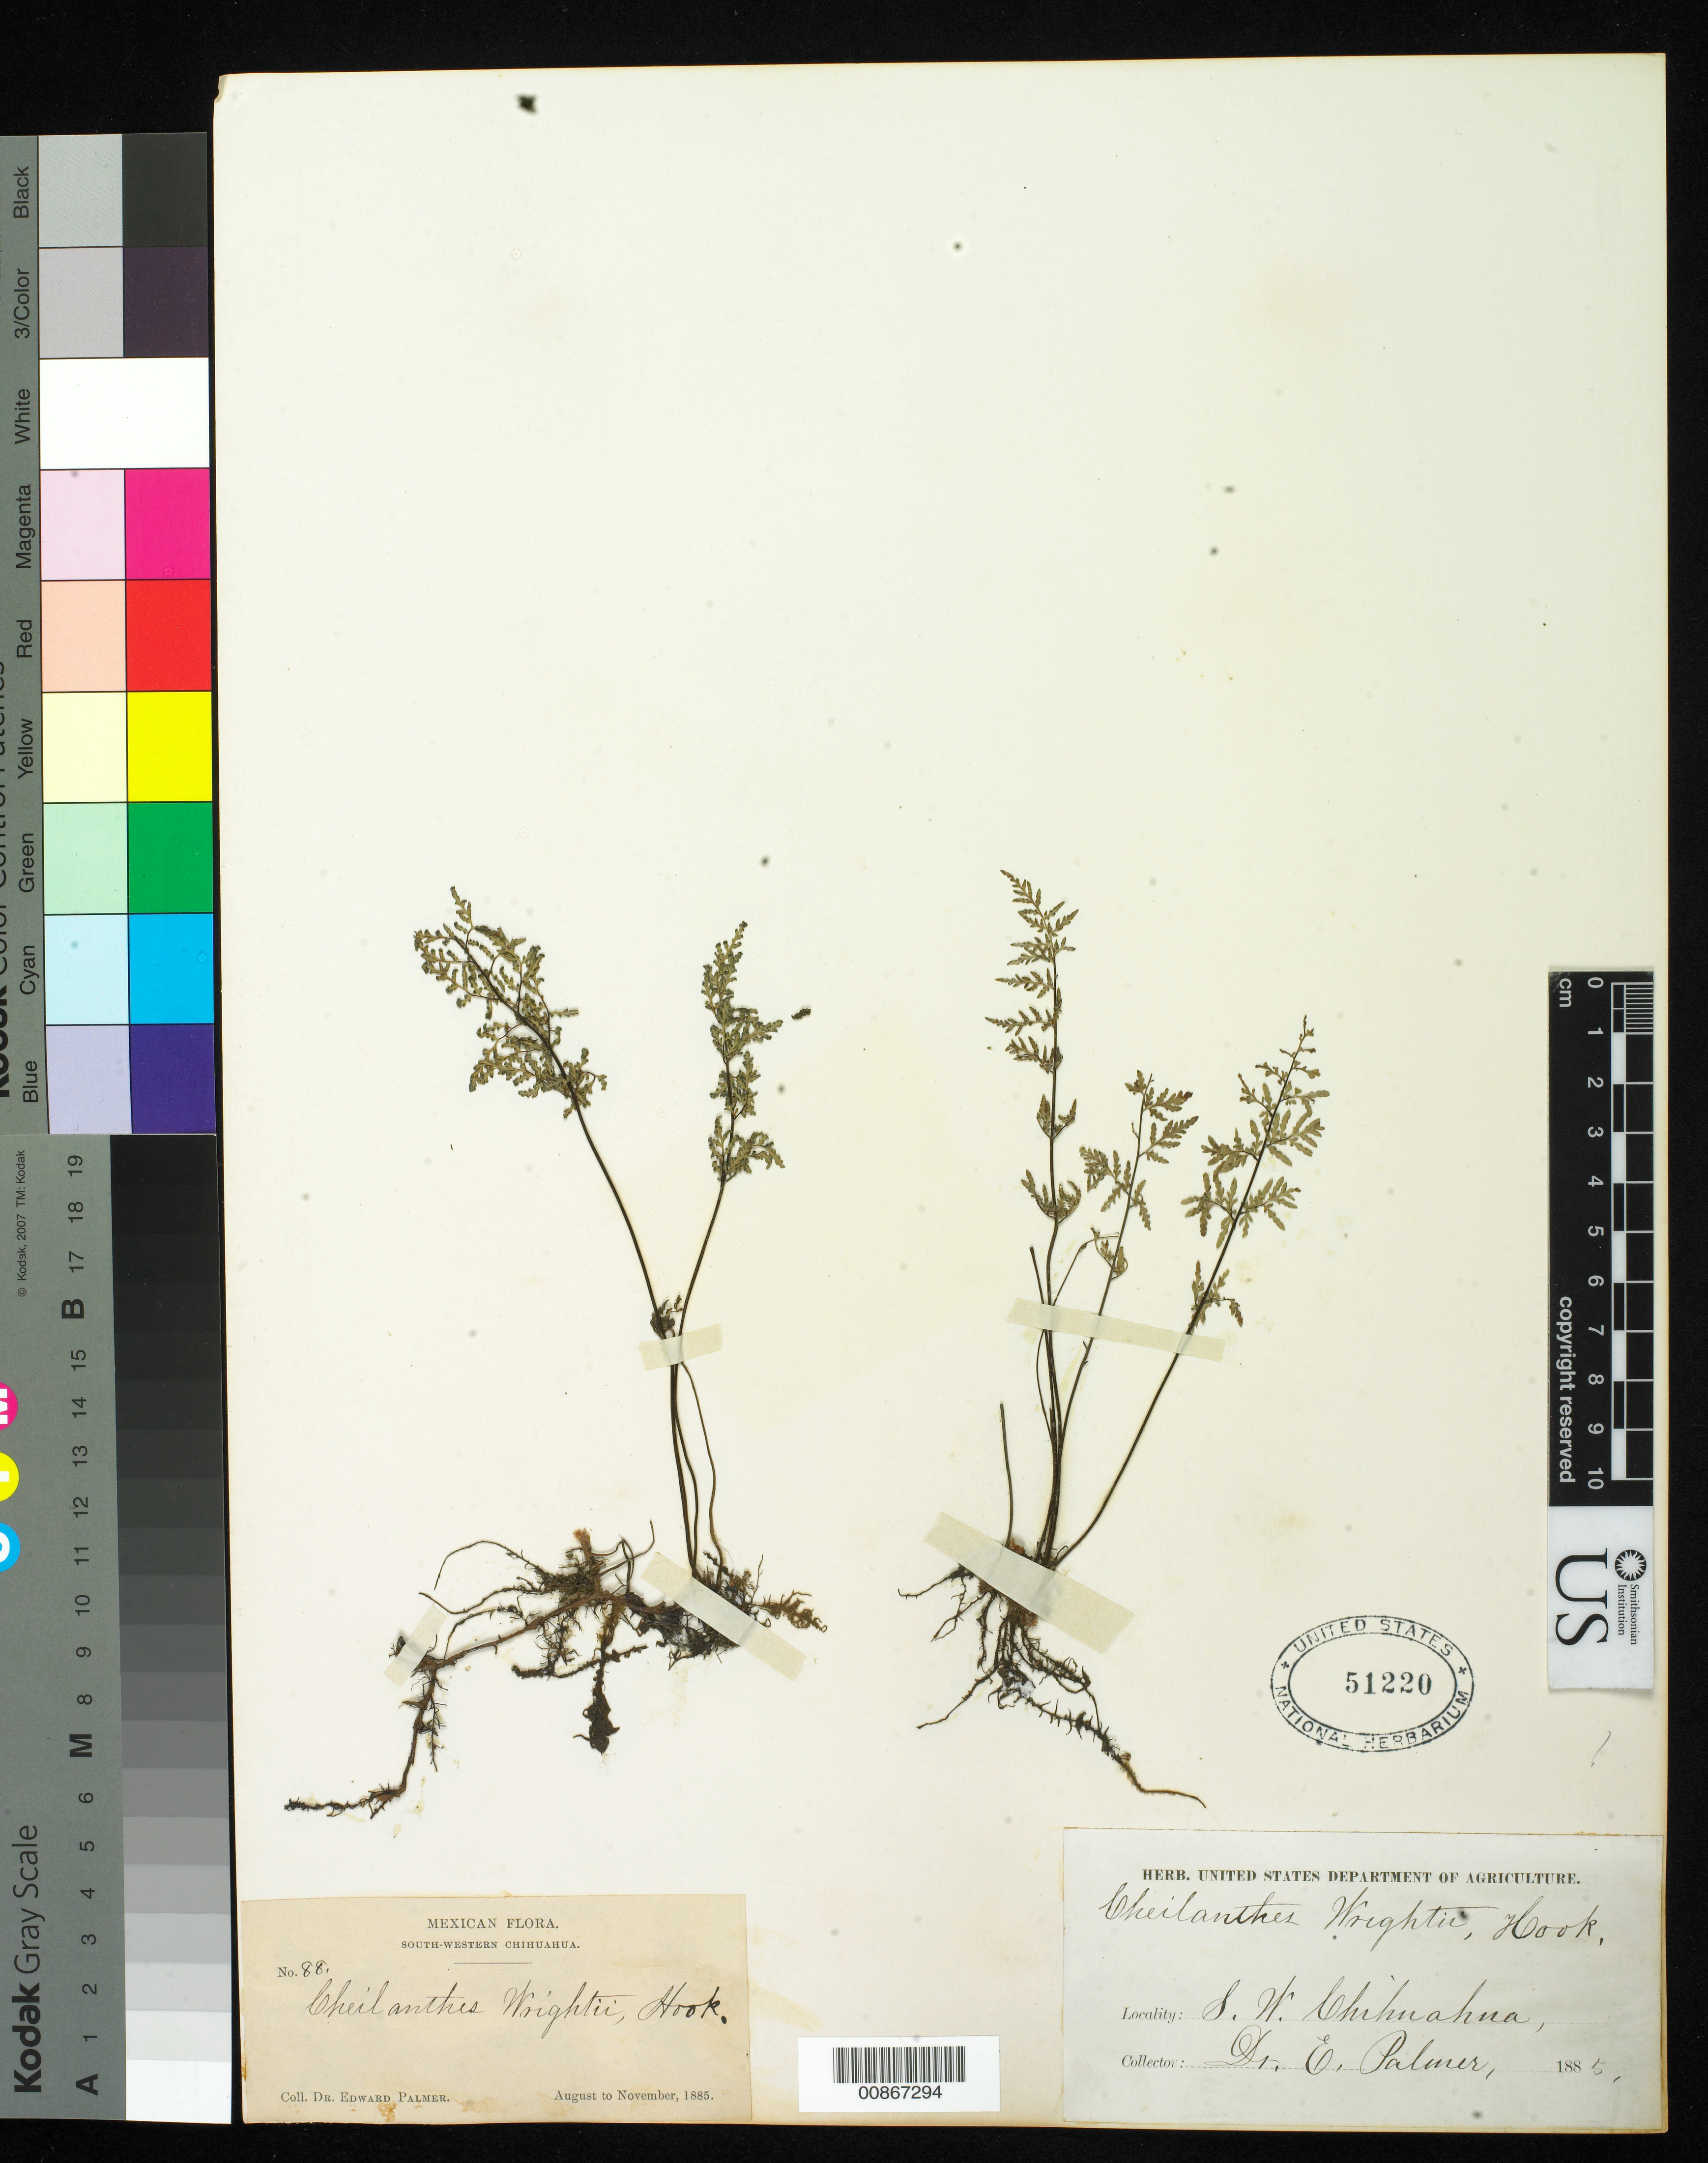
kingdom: Plantae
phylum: Tracheophyta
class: Polypodiopsida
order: Polypodiales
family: Pteridaceae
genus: Cheilanthes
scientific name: Cheilanthes wrightii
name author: Hook.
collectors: E. Palmer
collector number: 88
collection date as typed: Aug 1885 to -- Nov 1885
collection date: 1885-08/1885-11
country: Mexico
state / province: Chihuahua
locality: South-Western Chihuahua.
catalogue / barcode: US 51220